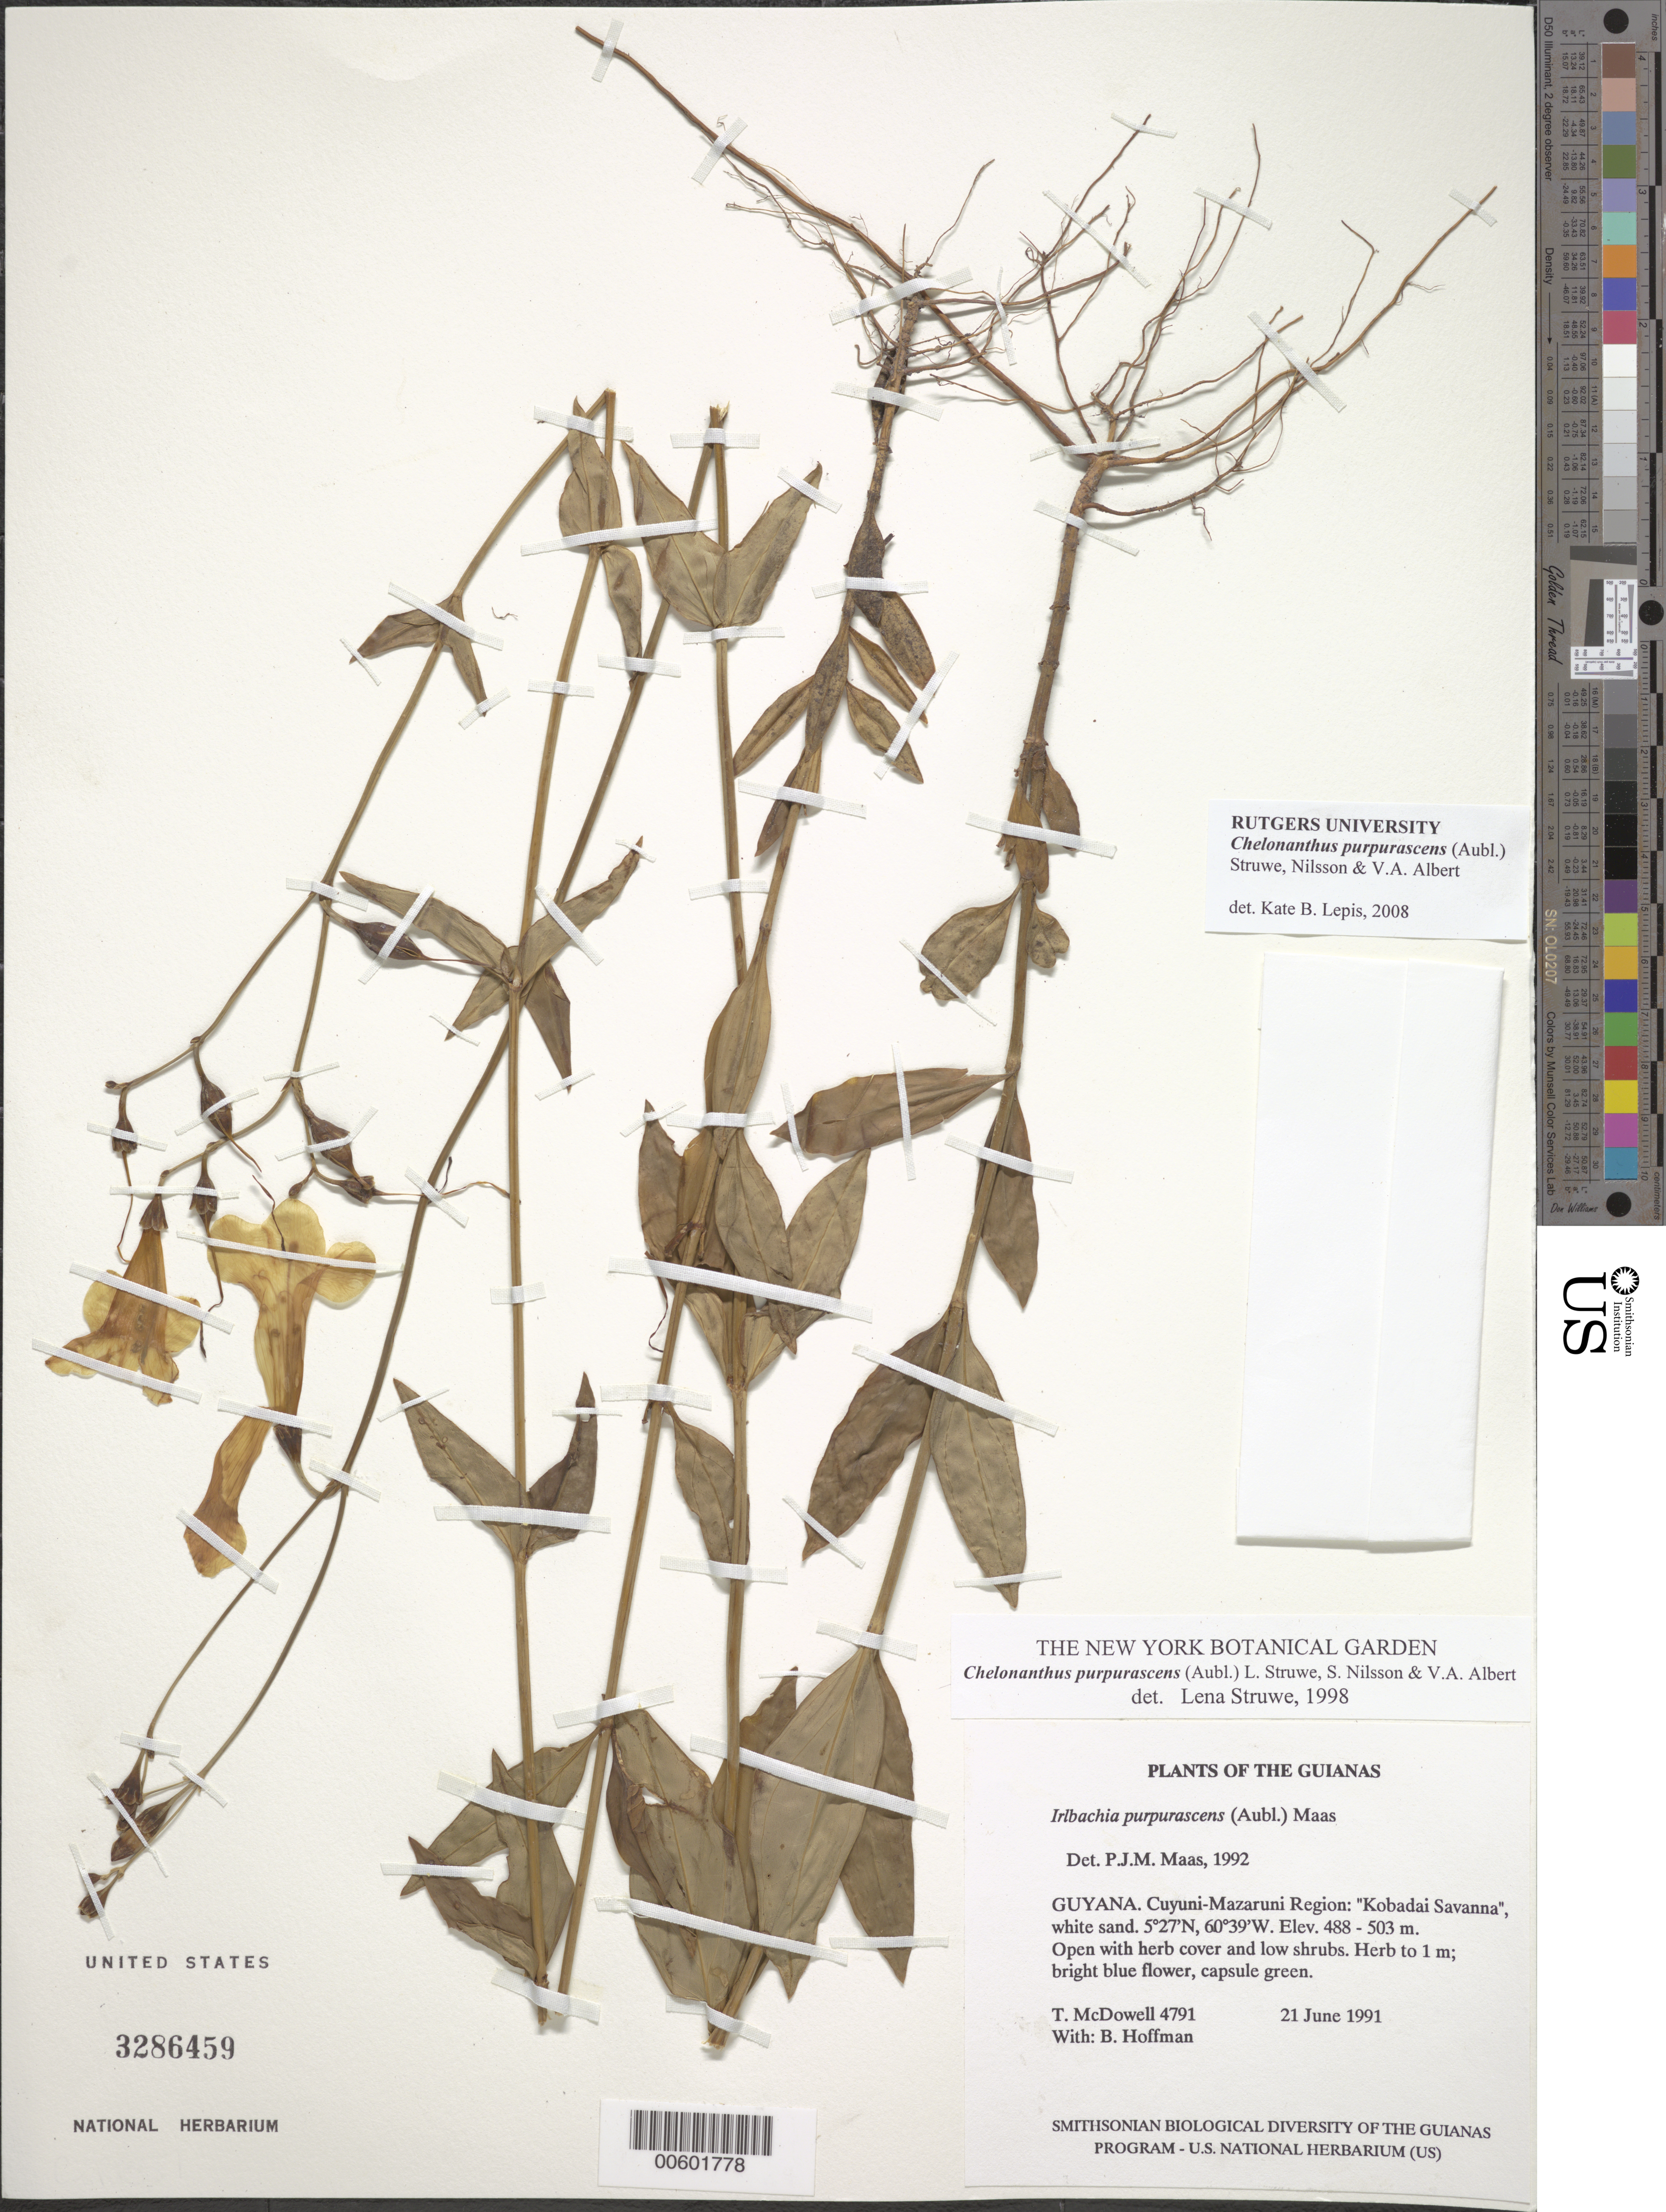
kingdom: Plantae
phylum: Tracheophyta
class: Magnoliopsida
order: Gentianales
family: Gentianaceae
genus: Irlbachia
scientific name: Irlbachia purpurascens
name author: (Aubl.) Maas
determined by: Maas, Paul J. M.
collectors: T. McDowell & B. Hoffman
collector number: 4791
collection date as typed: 22 June 1991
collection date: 1991-06-22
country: Guyana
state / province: Cuyuni-Mazaruni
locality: East of Arabaru Creek; Kobadai Savanna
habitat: White sand savanna; open with herb cover and low shrubs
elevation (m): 488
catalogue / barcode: US 3286459